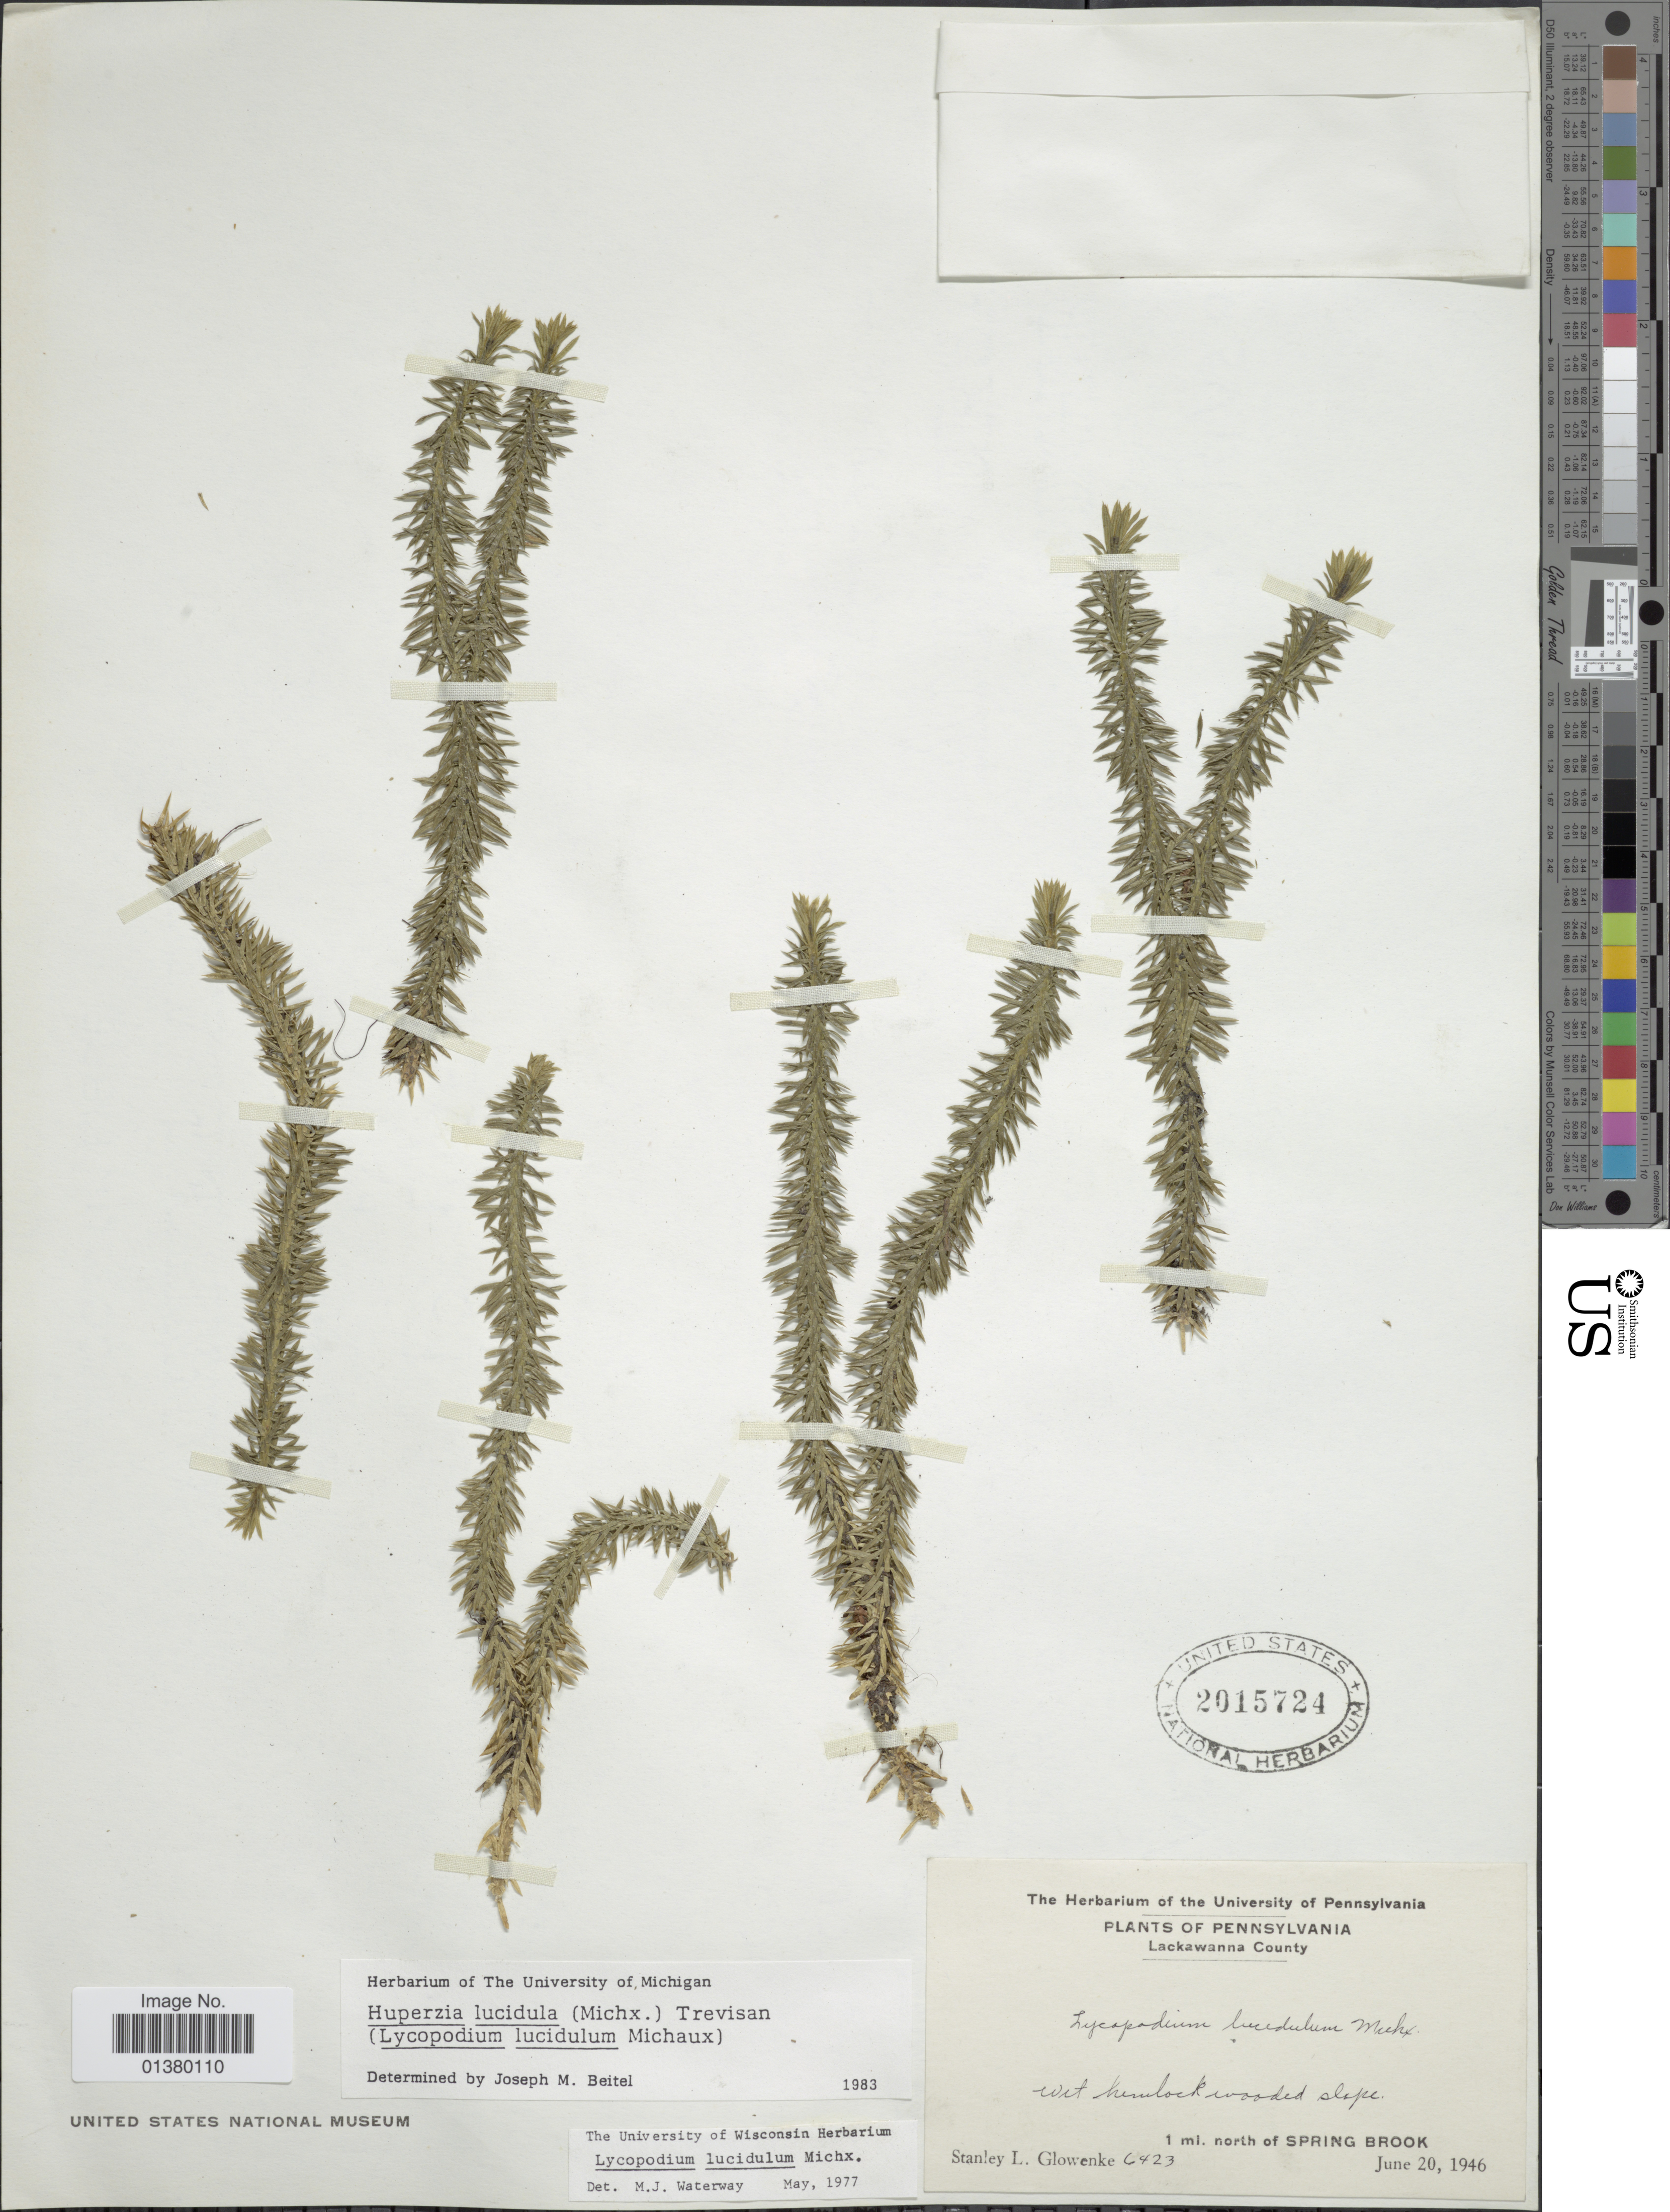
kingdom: Plantae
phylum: Tracheophyta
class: Lycopodiopsida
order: Lycopodiales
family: Lycopodiaceae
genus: Huperzia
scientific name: Huperzia lucidula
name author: (Michx.) Trevis.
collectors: S. Glowenke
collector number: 6423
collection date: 1946-06-20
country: United States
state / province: Pennsylvania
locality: Lackawanna County, 1 ml north of Spring Brook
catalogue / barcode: US 2015724